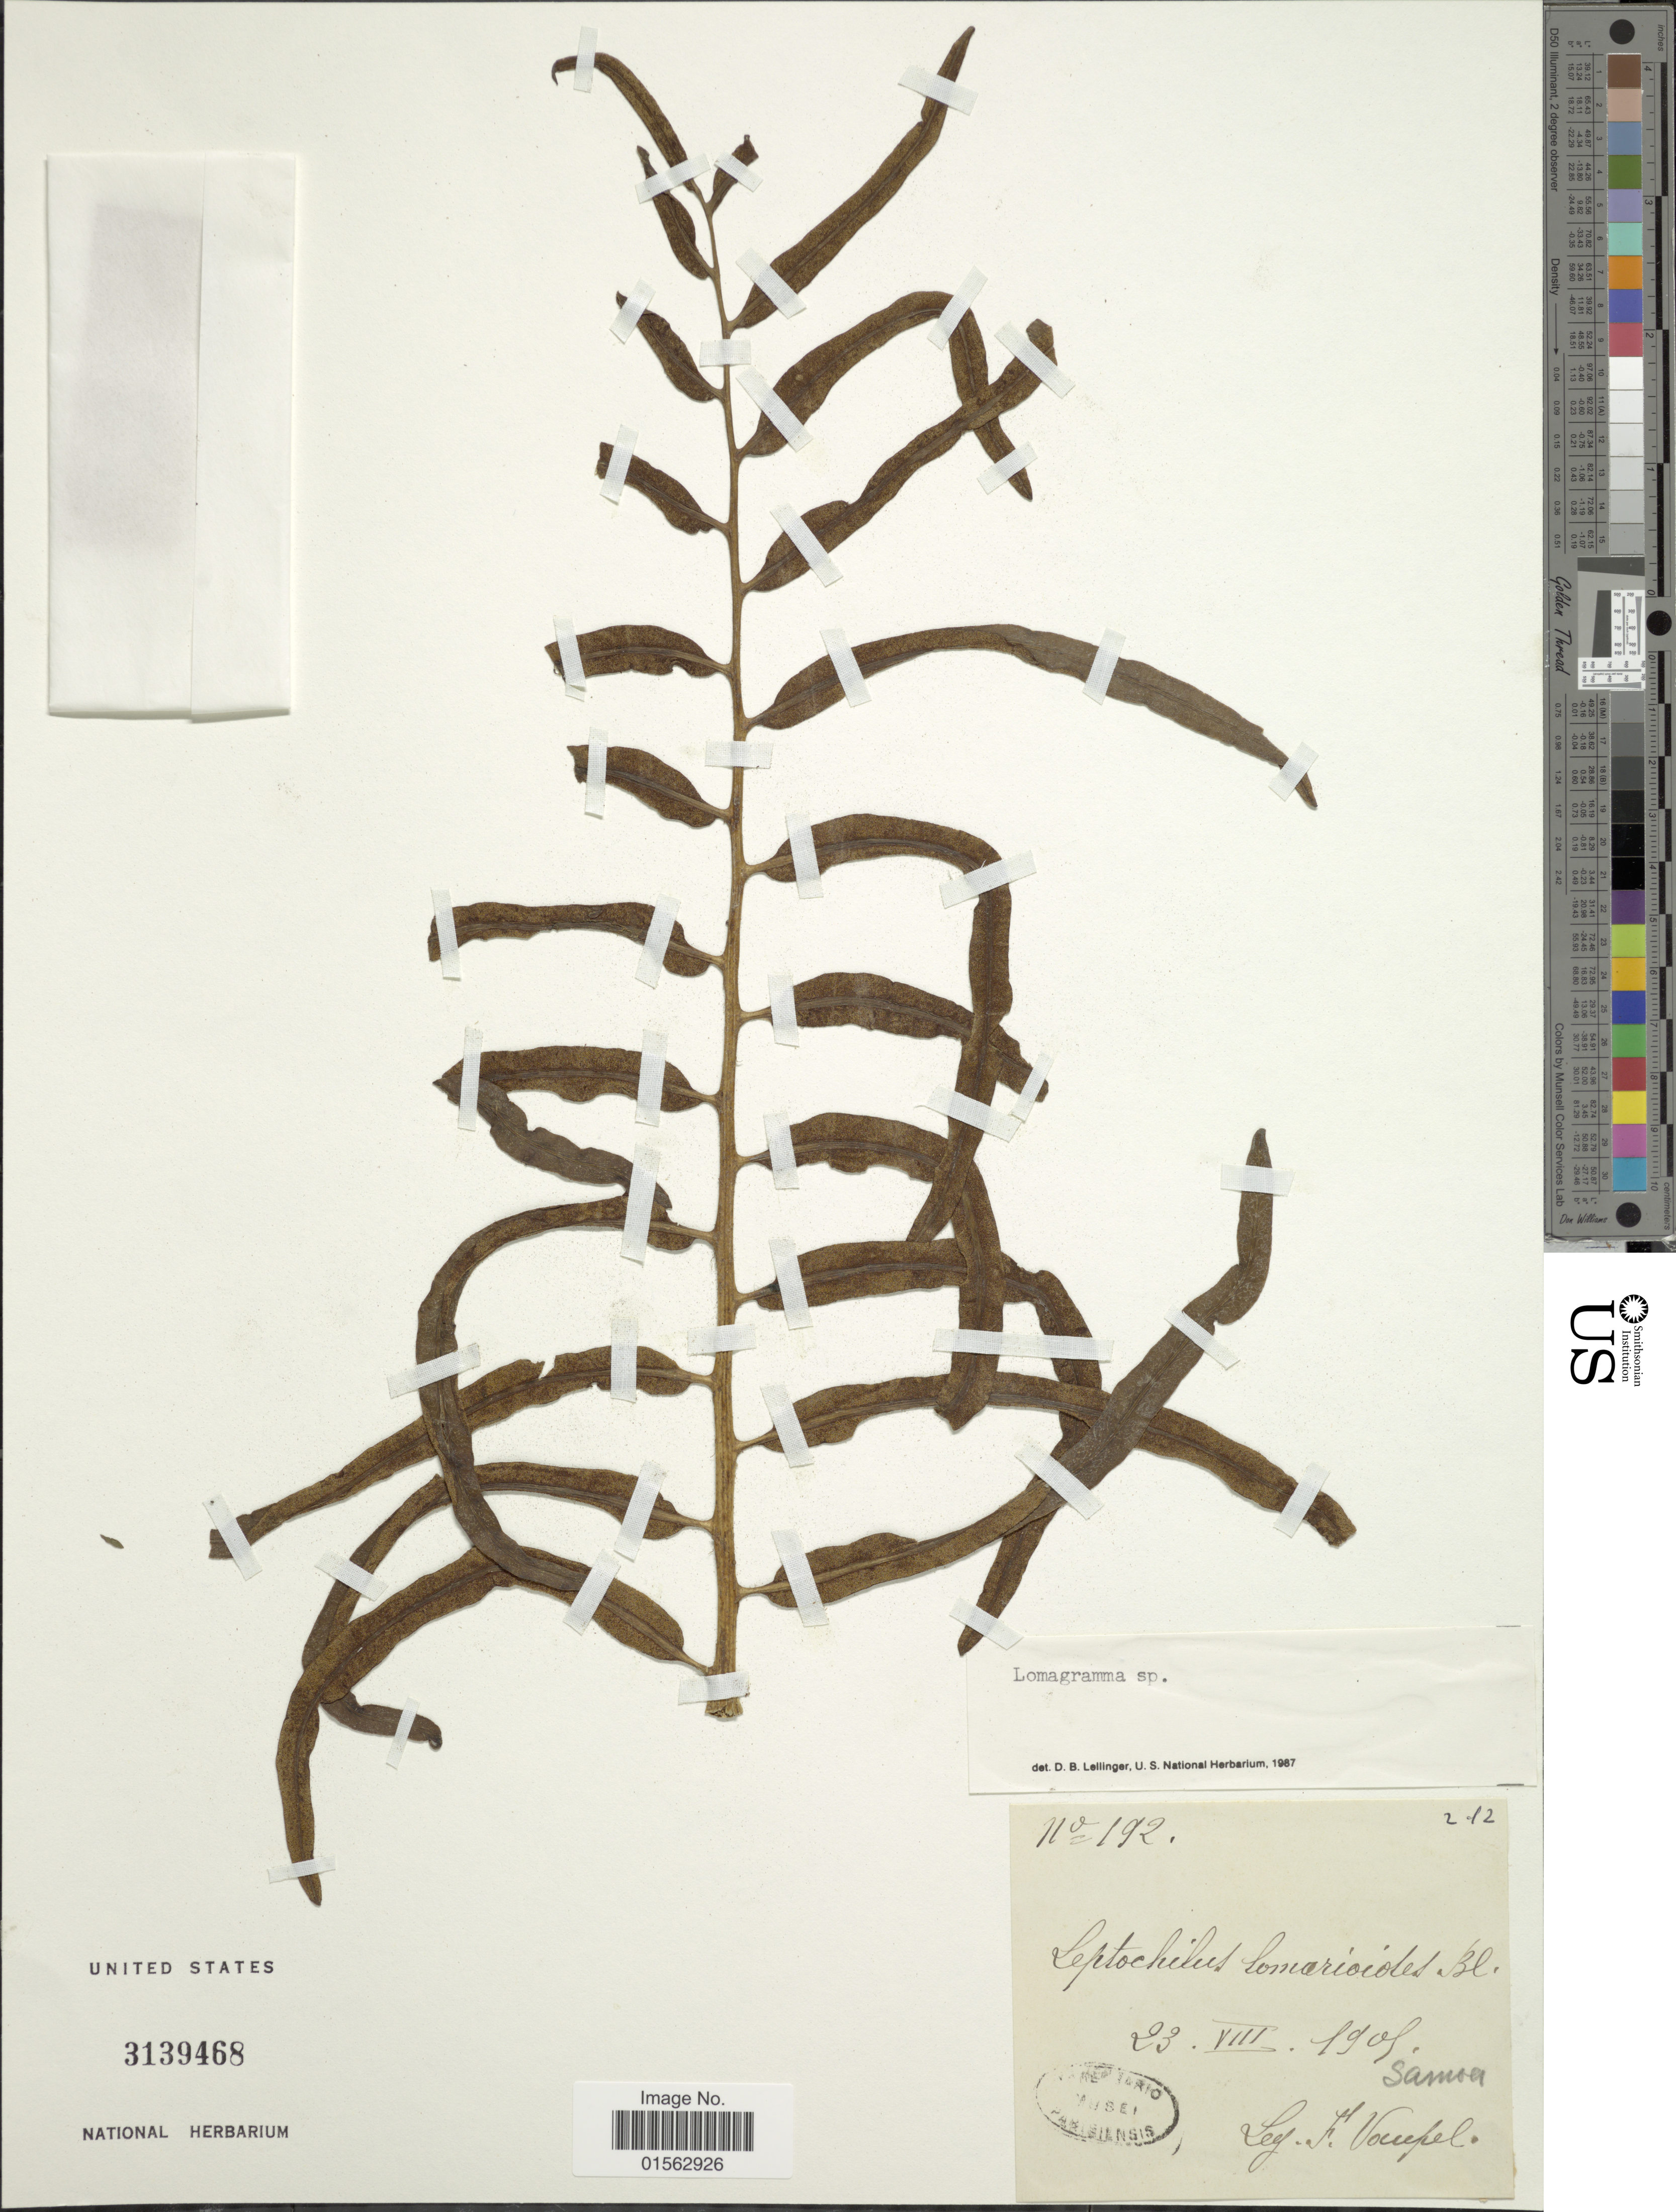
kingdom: Plantae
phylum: Tracheophyta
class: Polypodiopsida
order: Polypodiales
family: Dryopteridaceae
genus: Lomagramma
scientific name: Lomagramma sp.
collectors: F. Voupel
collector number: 192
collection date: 1905-08-23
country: Samoa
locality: Samoa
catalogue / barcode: US 3139468